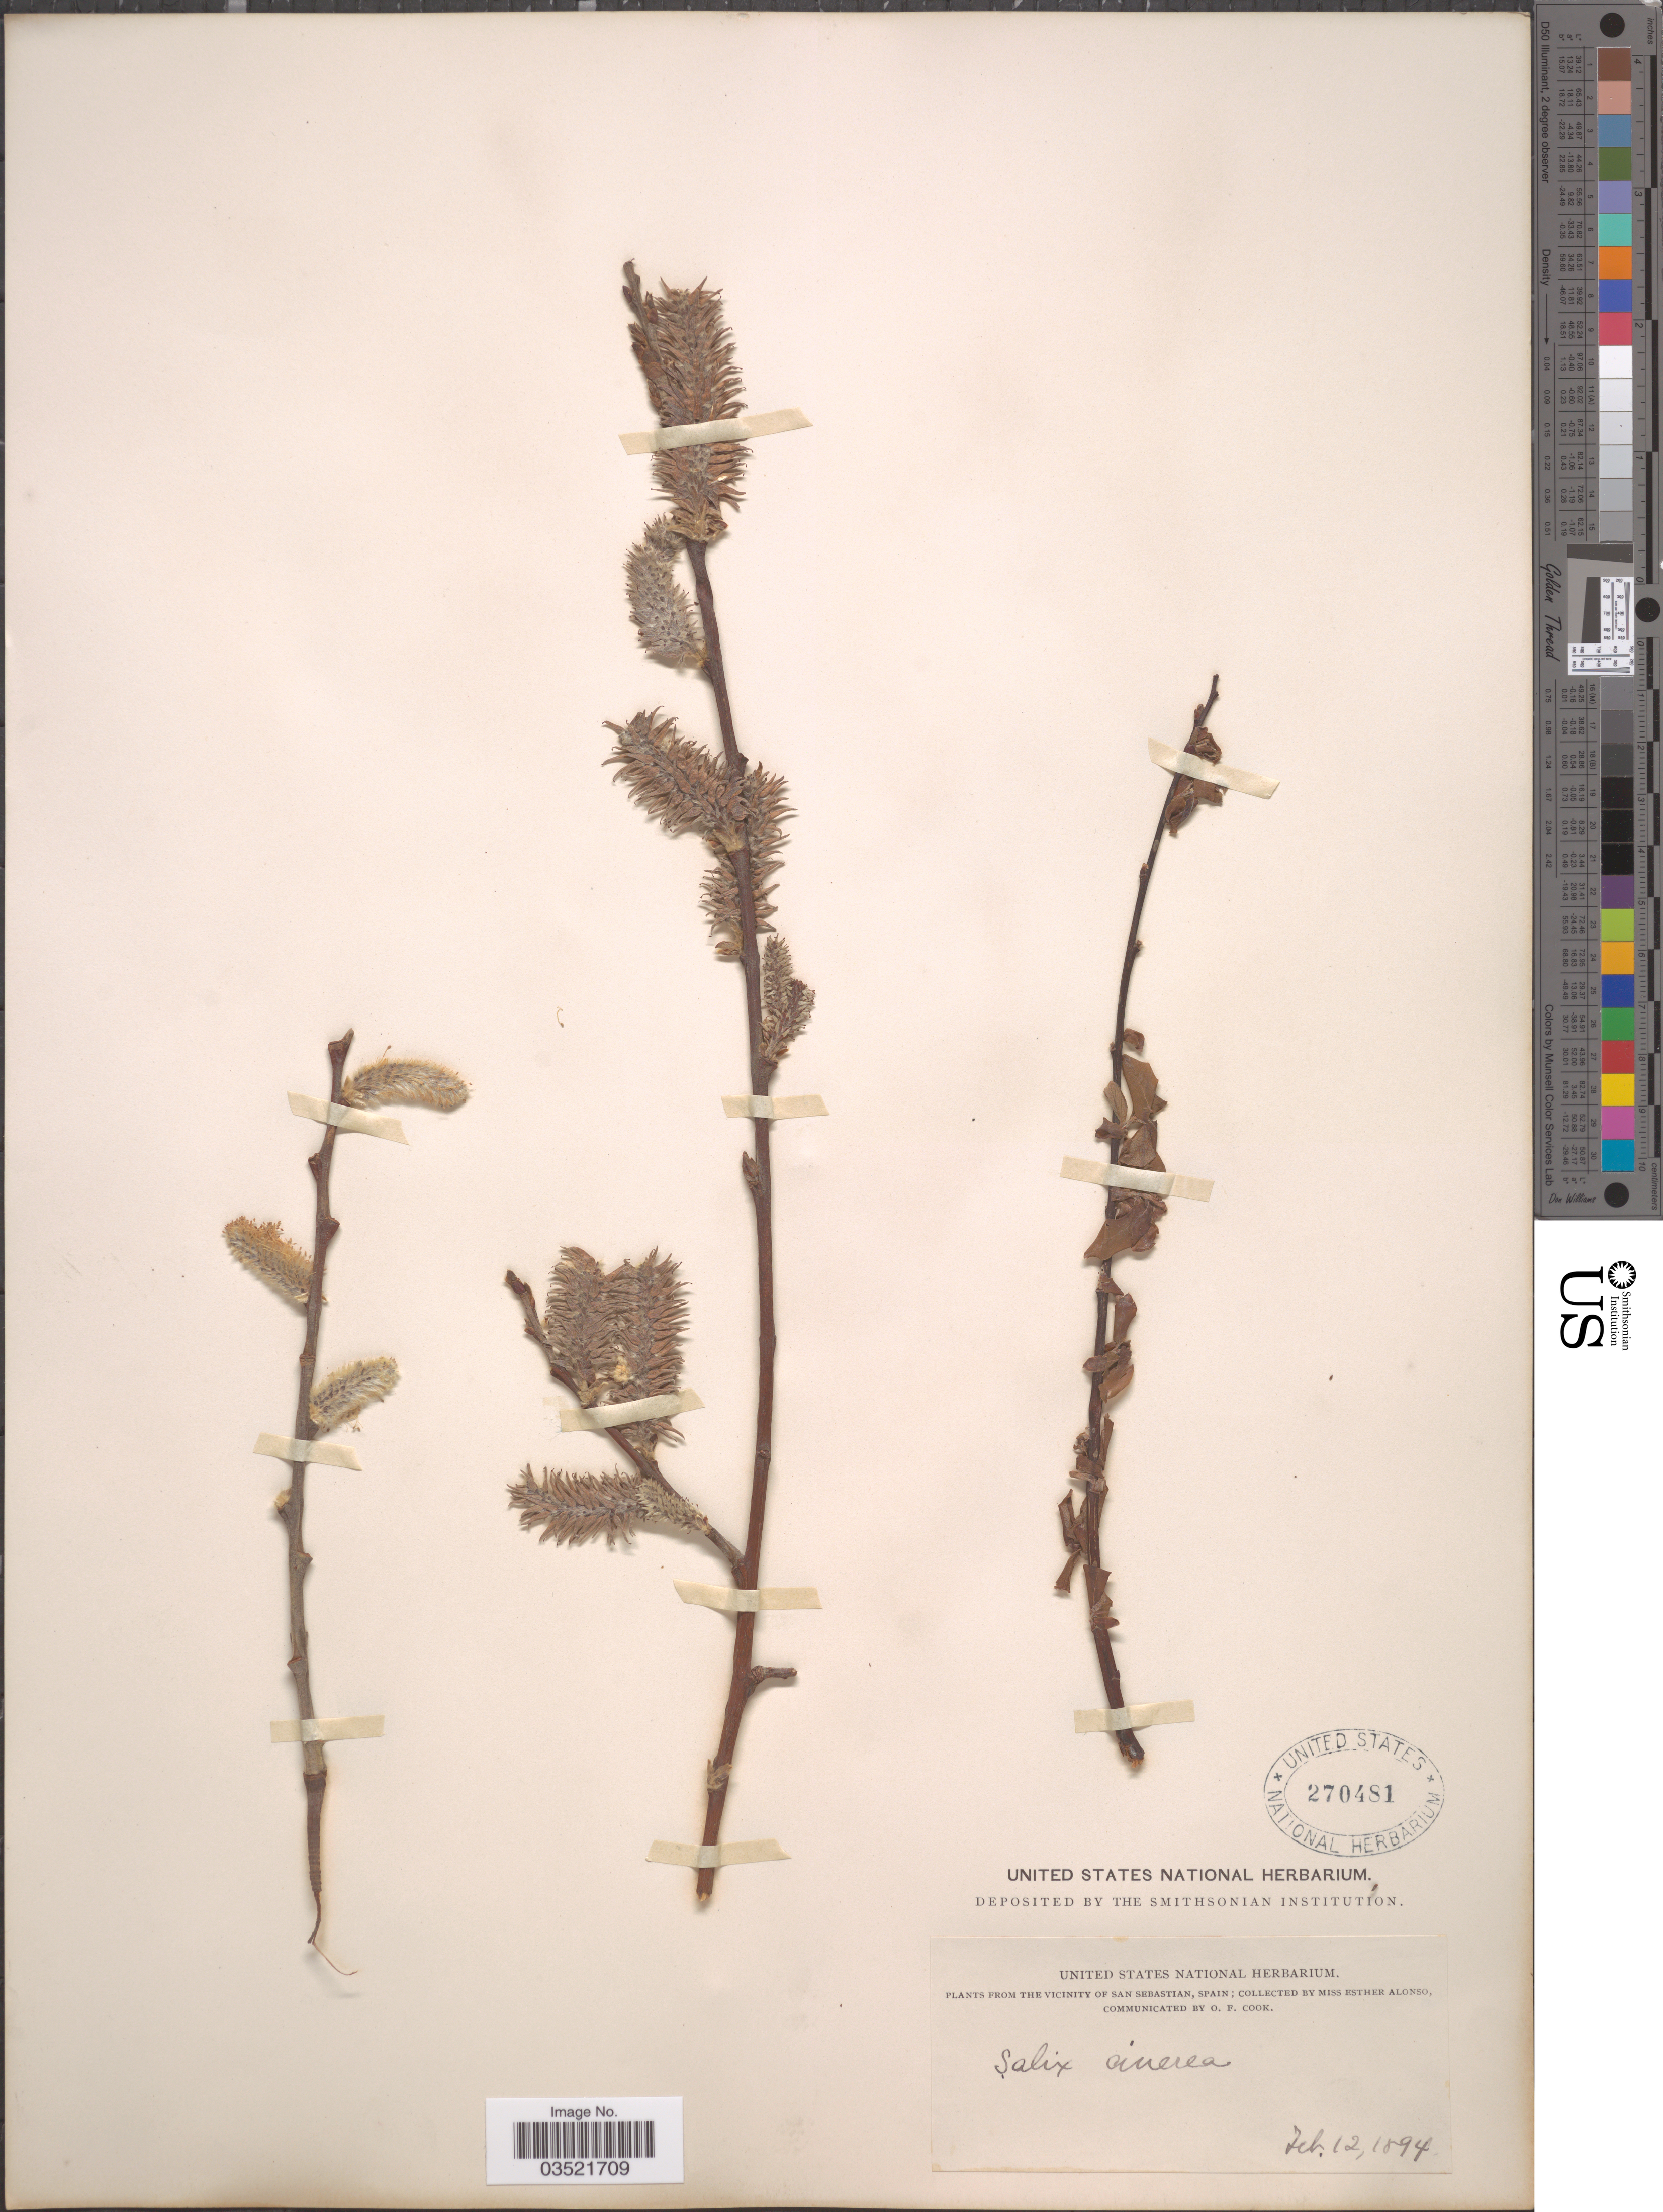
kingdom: Plantae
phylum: Tracheophyta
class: Magnoliopsida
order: Malpighiales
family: Salicaceae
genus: Salix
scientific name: Salix cinerea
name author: L.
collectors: E. Alonso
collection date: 1894-02-12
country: Spain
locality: The vicinity of San Sebastian.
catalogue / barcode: US 270481